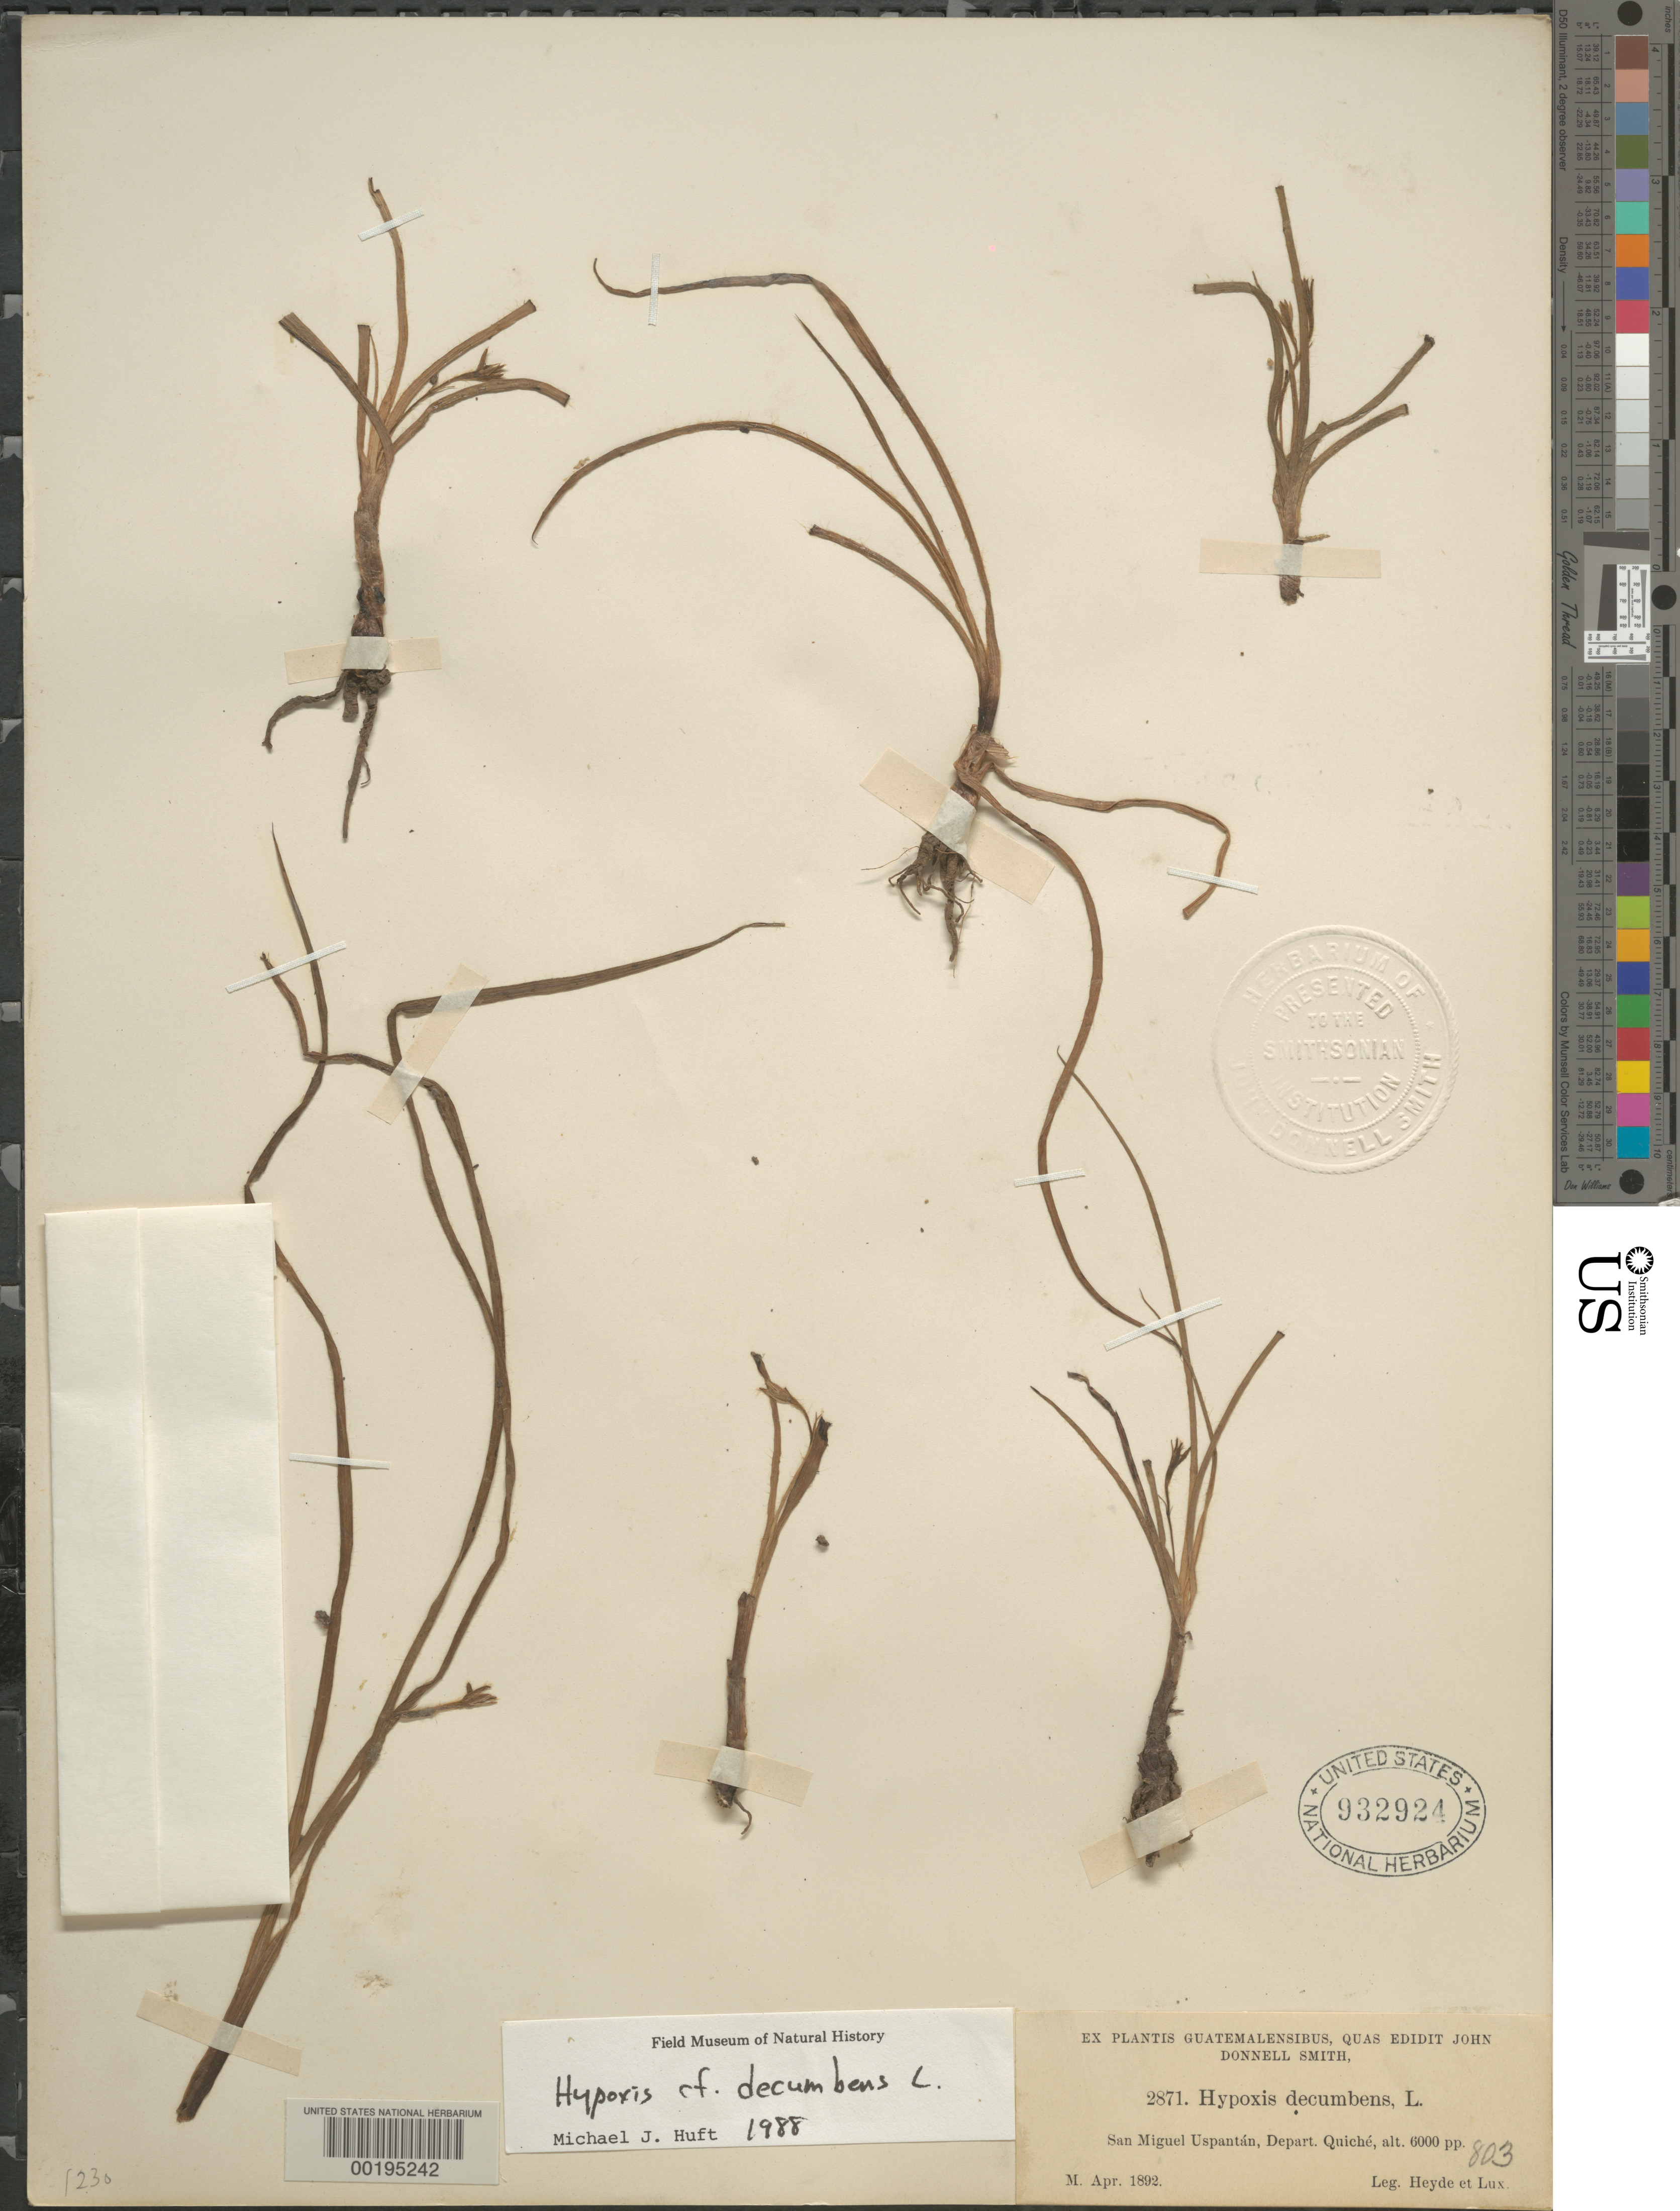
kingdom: Plantae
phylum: Tracheophyta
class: Liliopsida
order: Asparagales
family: Hypoxidaceae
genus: Hypoxis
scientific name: Hypoxis decumbens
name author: L.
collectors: E. T. Heyde & E. Lux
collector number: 2871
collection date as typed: Apr 1892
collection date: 1892-04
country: Guatemala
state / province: El Quiché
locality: San Miguel Uspantán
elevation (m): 1829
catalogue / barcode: US 932924